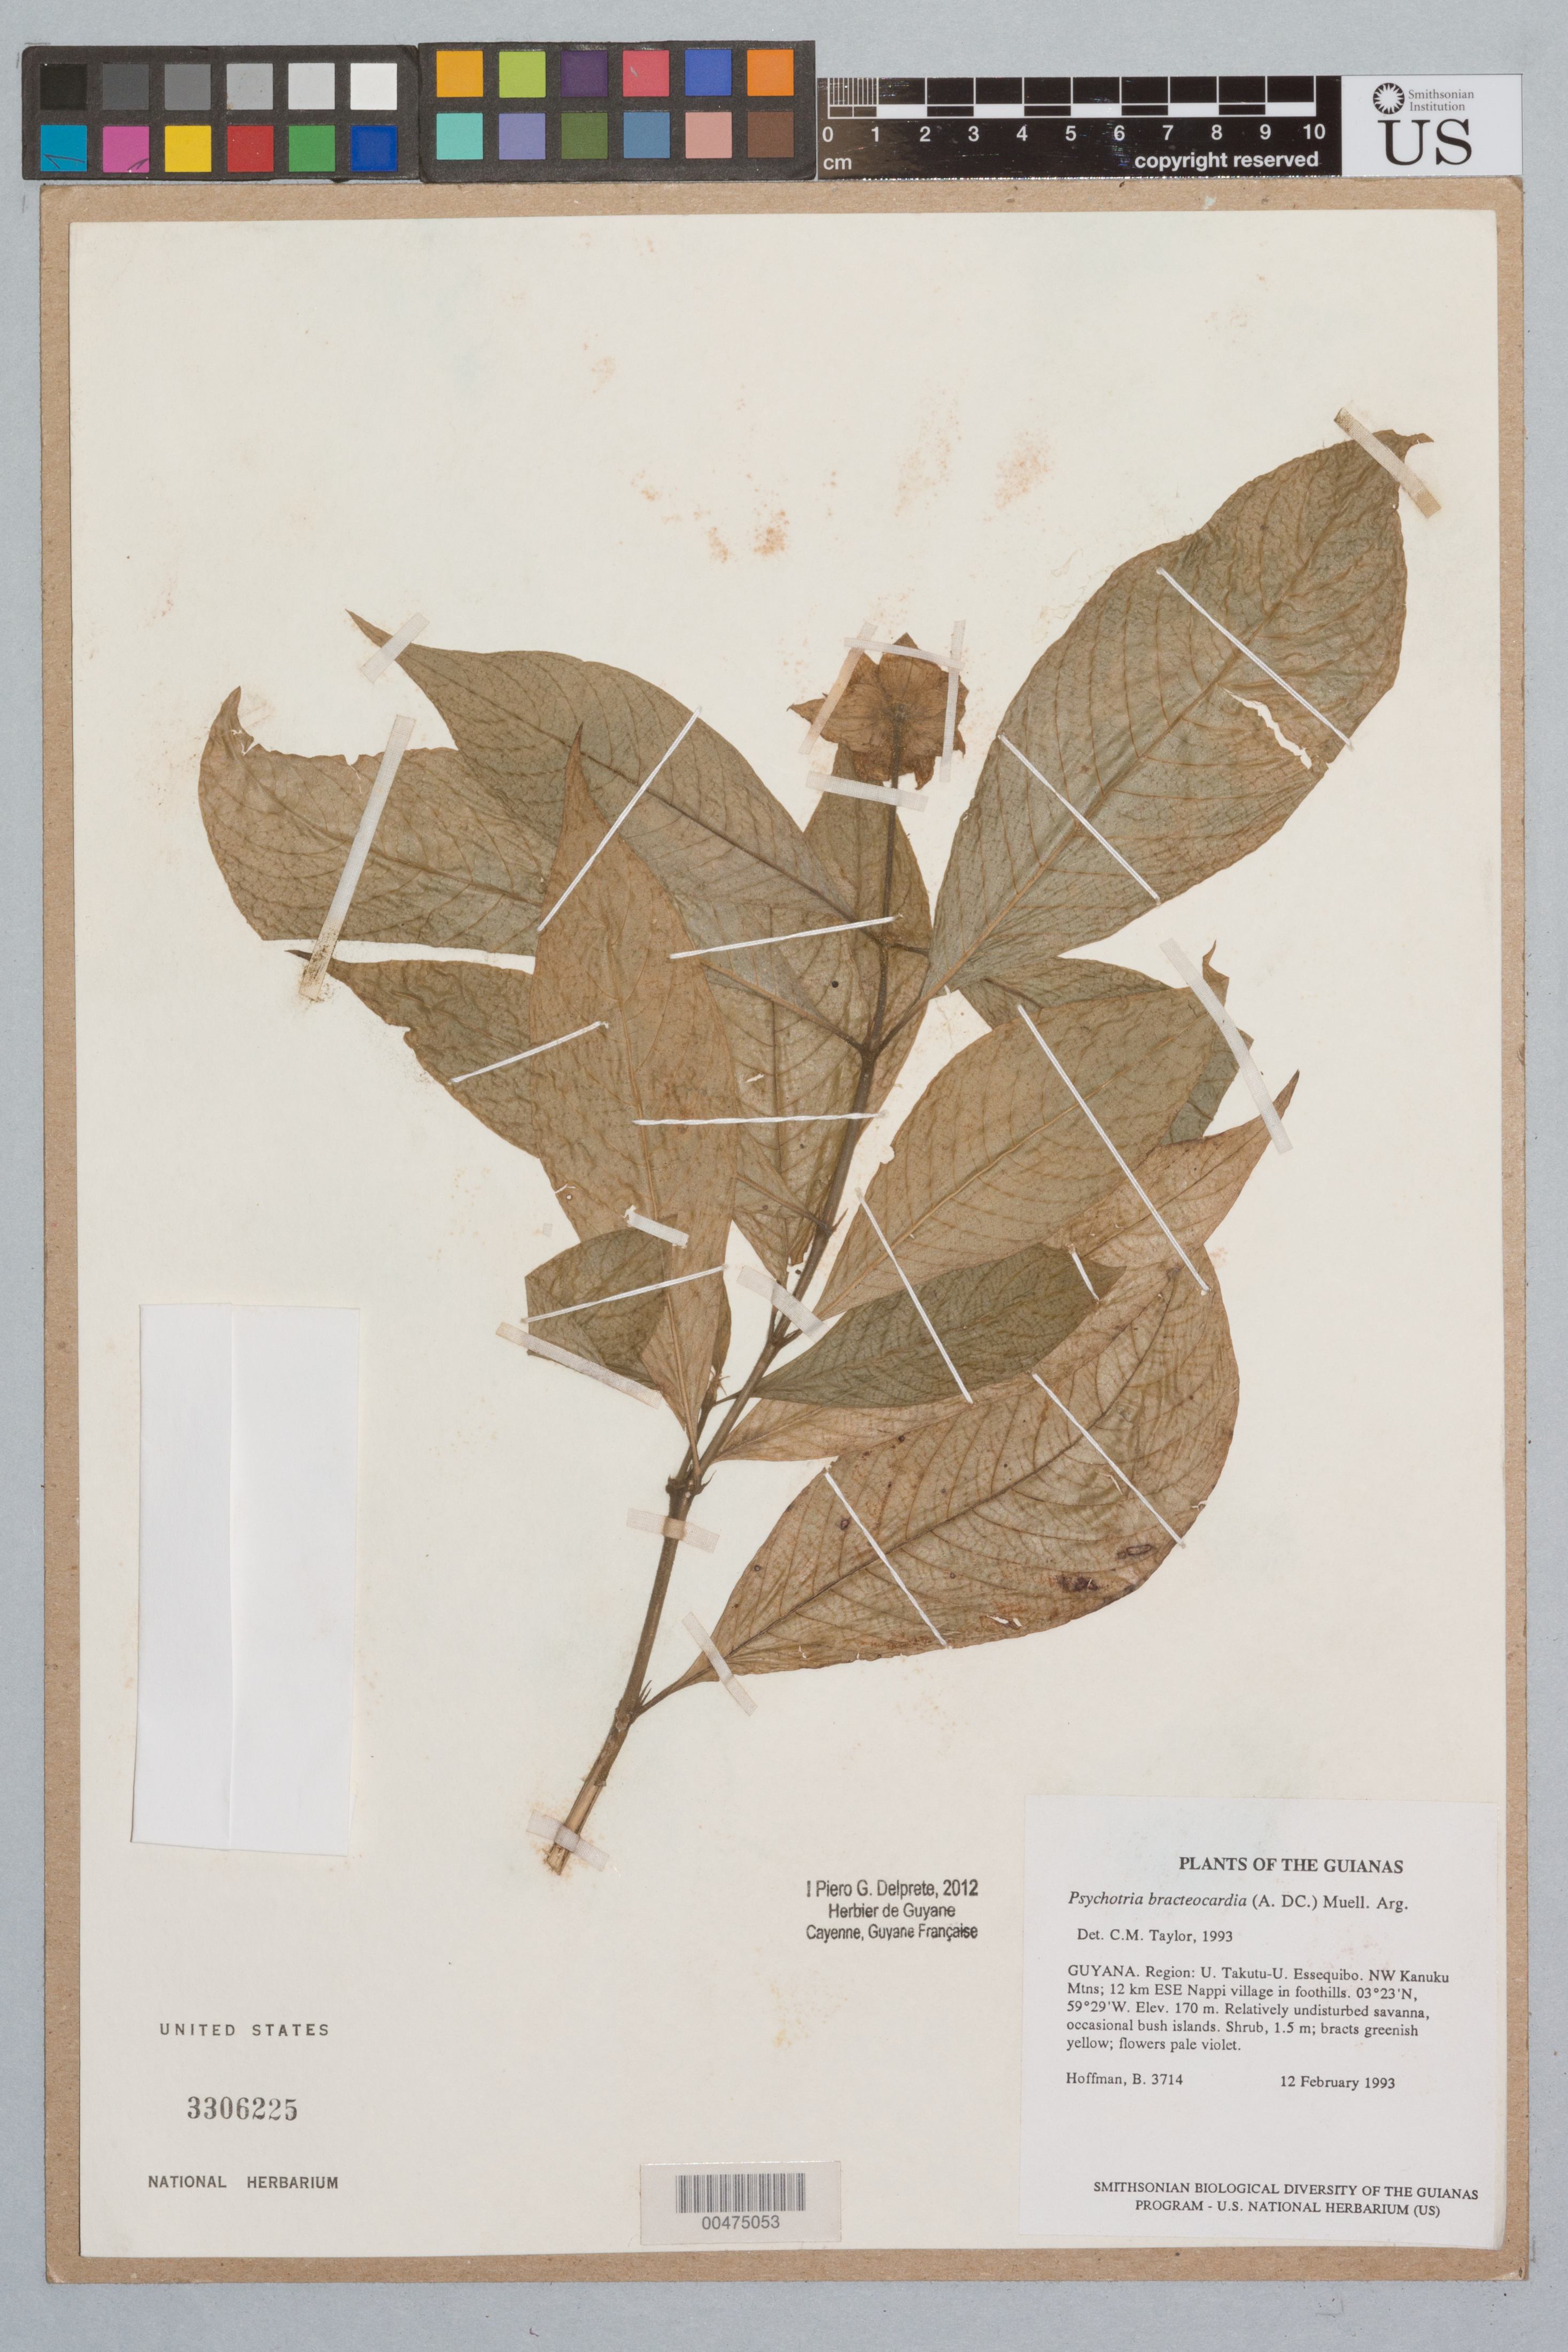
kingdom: Plantae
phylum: Tracheophyta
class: Magnoliopsida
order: Gentianales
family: Rubiaceae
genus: Palicourea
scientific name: Palicourea bracteocardia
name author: (DC.) Delprete & J.H. Kirkbr.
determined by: Kirkbride, J. H., Jr.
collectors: B. Hoffman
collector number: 3714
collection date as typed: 12 February 1993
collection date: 1993-02-12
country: Guyana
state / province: U. Takutu-U. Essequibo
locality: NW Kanuku Mountains; 12 km ESE of Nappi village in foothills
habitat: Relatively undisturbed savanna, occasional bush islands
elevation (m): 170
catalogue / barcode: US 3306225